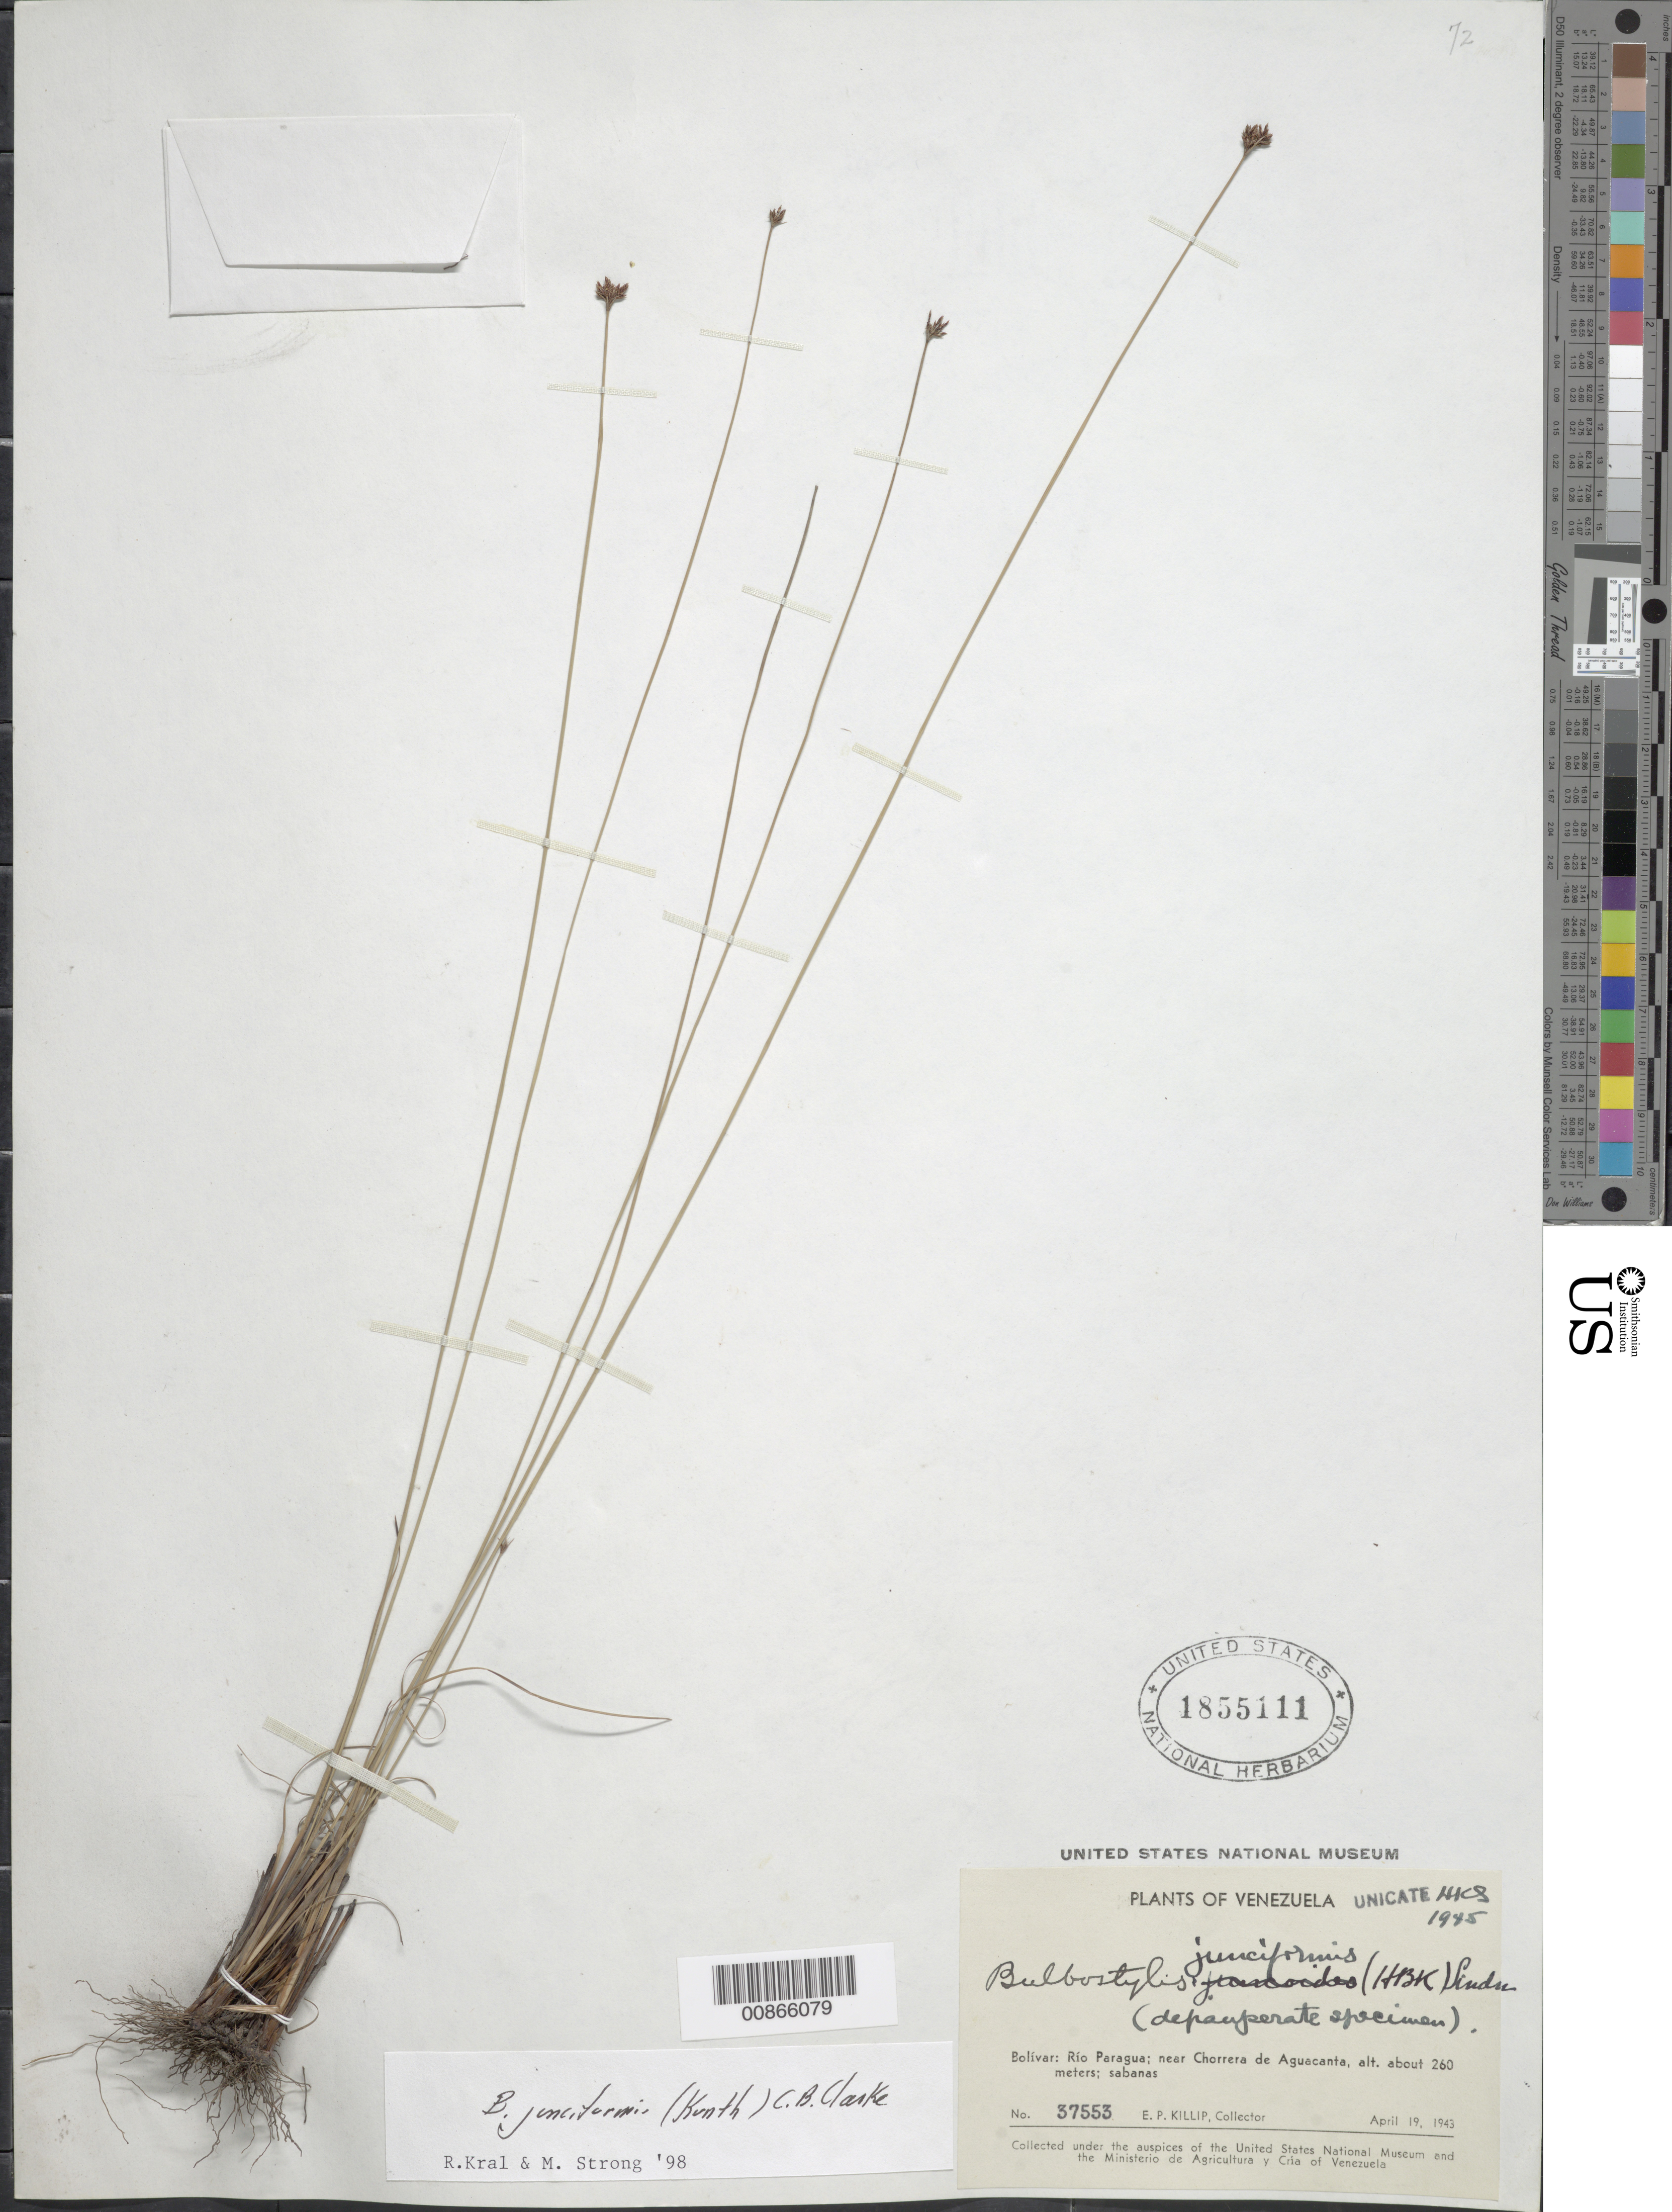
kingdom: Plantae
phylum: Tracheophyta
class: Liliopsida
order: Poales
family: Cyperaceae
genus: Bulbostylis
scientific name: Bulbostylis junciformis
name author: (Kunth) C.B. Clarke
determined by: Kral, R.; Strong, M. T.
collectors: E. P. Killip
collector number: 37553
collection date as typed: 19-Apr-43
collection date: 1943-04-19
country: Venezuela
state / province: Bolívar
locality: Río Paragua, near Chorrera de Aguacanta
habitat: Savanna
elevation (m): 260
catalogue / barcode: US 1855111